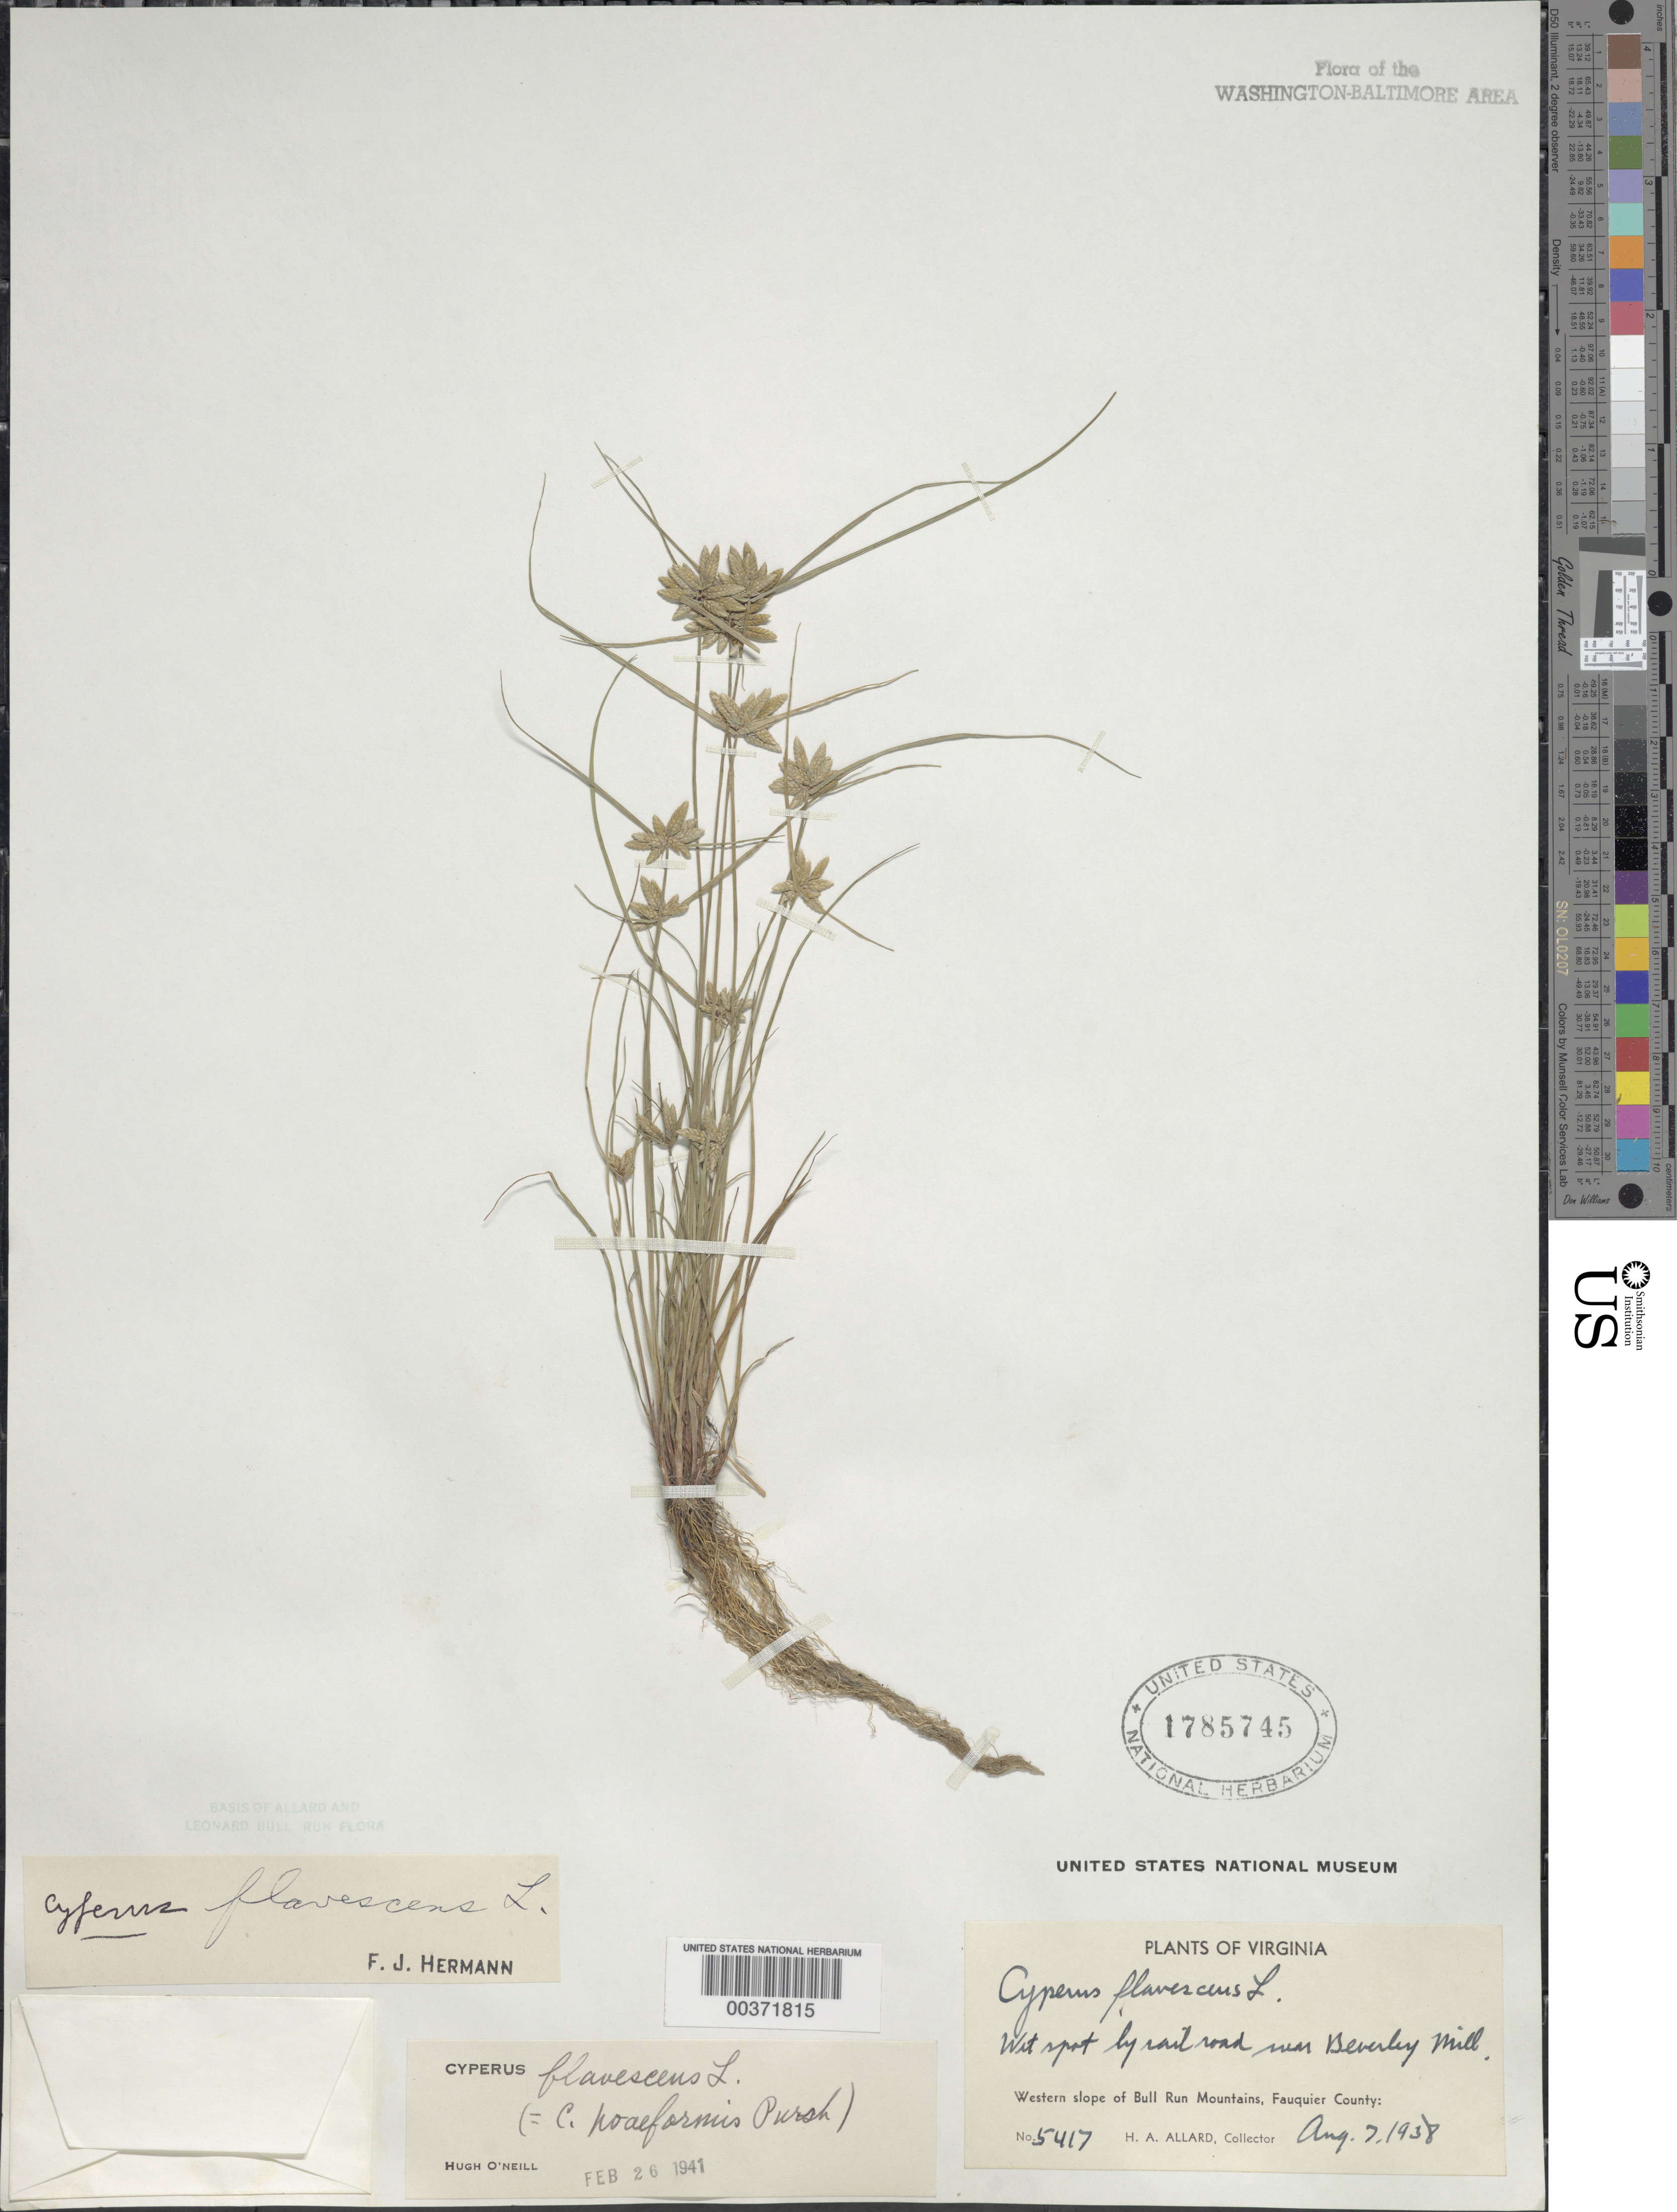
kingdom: Plantae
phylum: Tracheophyta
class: Liliopsida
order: Poales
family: Cyperaceae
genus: Cyperus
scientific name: Cyperus flavescens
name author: L.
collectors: H. A. Allard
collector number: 5417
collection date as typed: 07 Aug 1938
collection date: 1938-08-07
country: United States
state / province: Virginia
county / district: Fauquier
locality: Railroad, Beverley Mill vicinity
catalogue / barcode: US 1785745